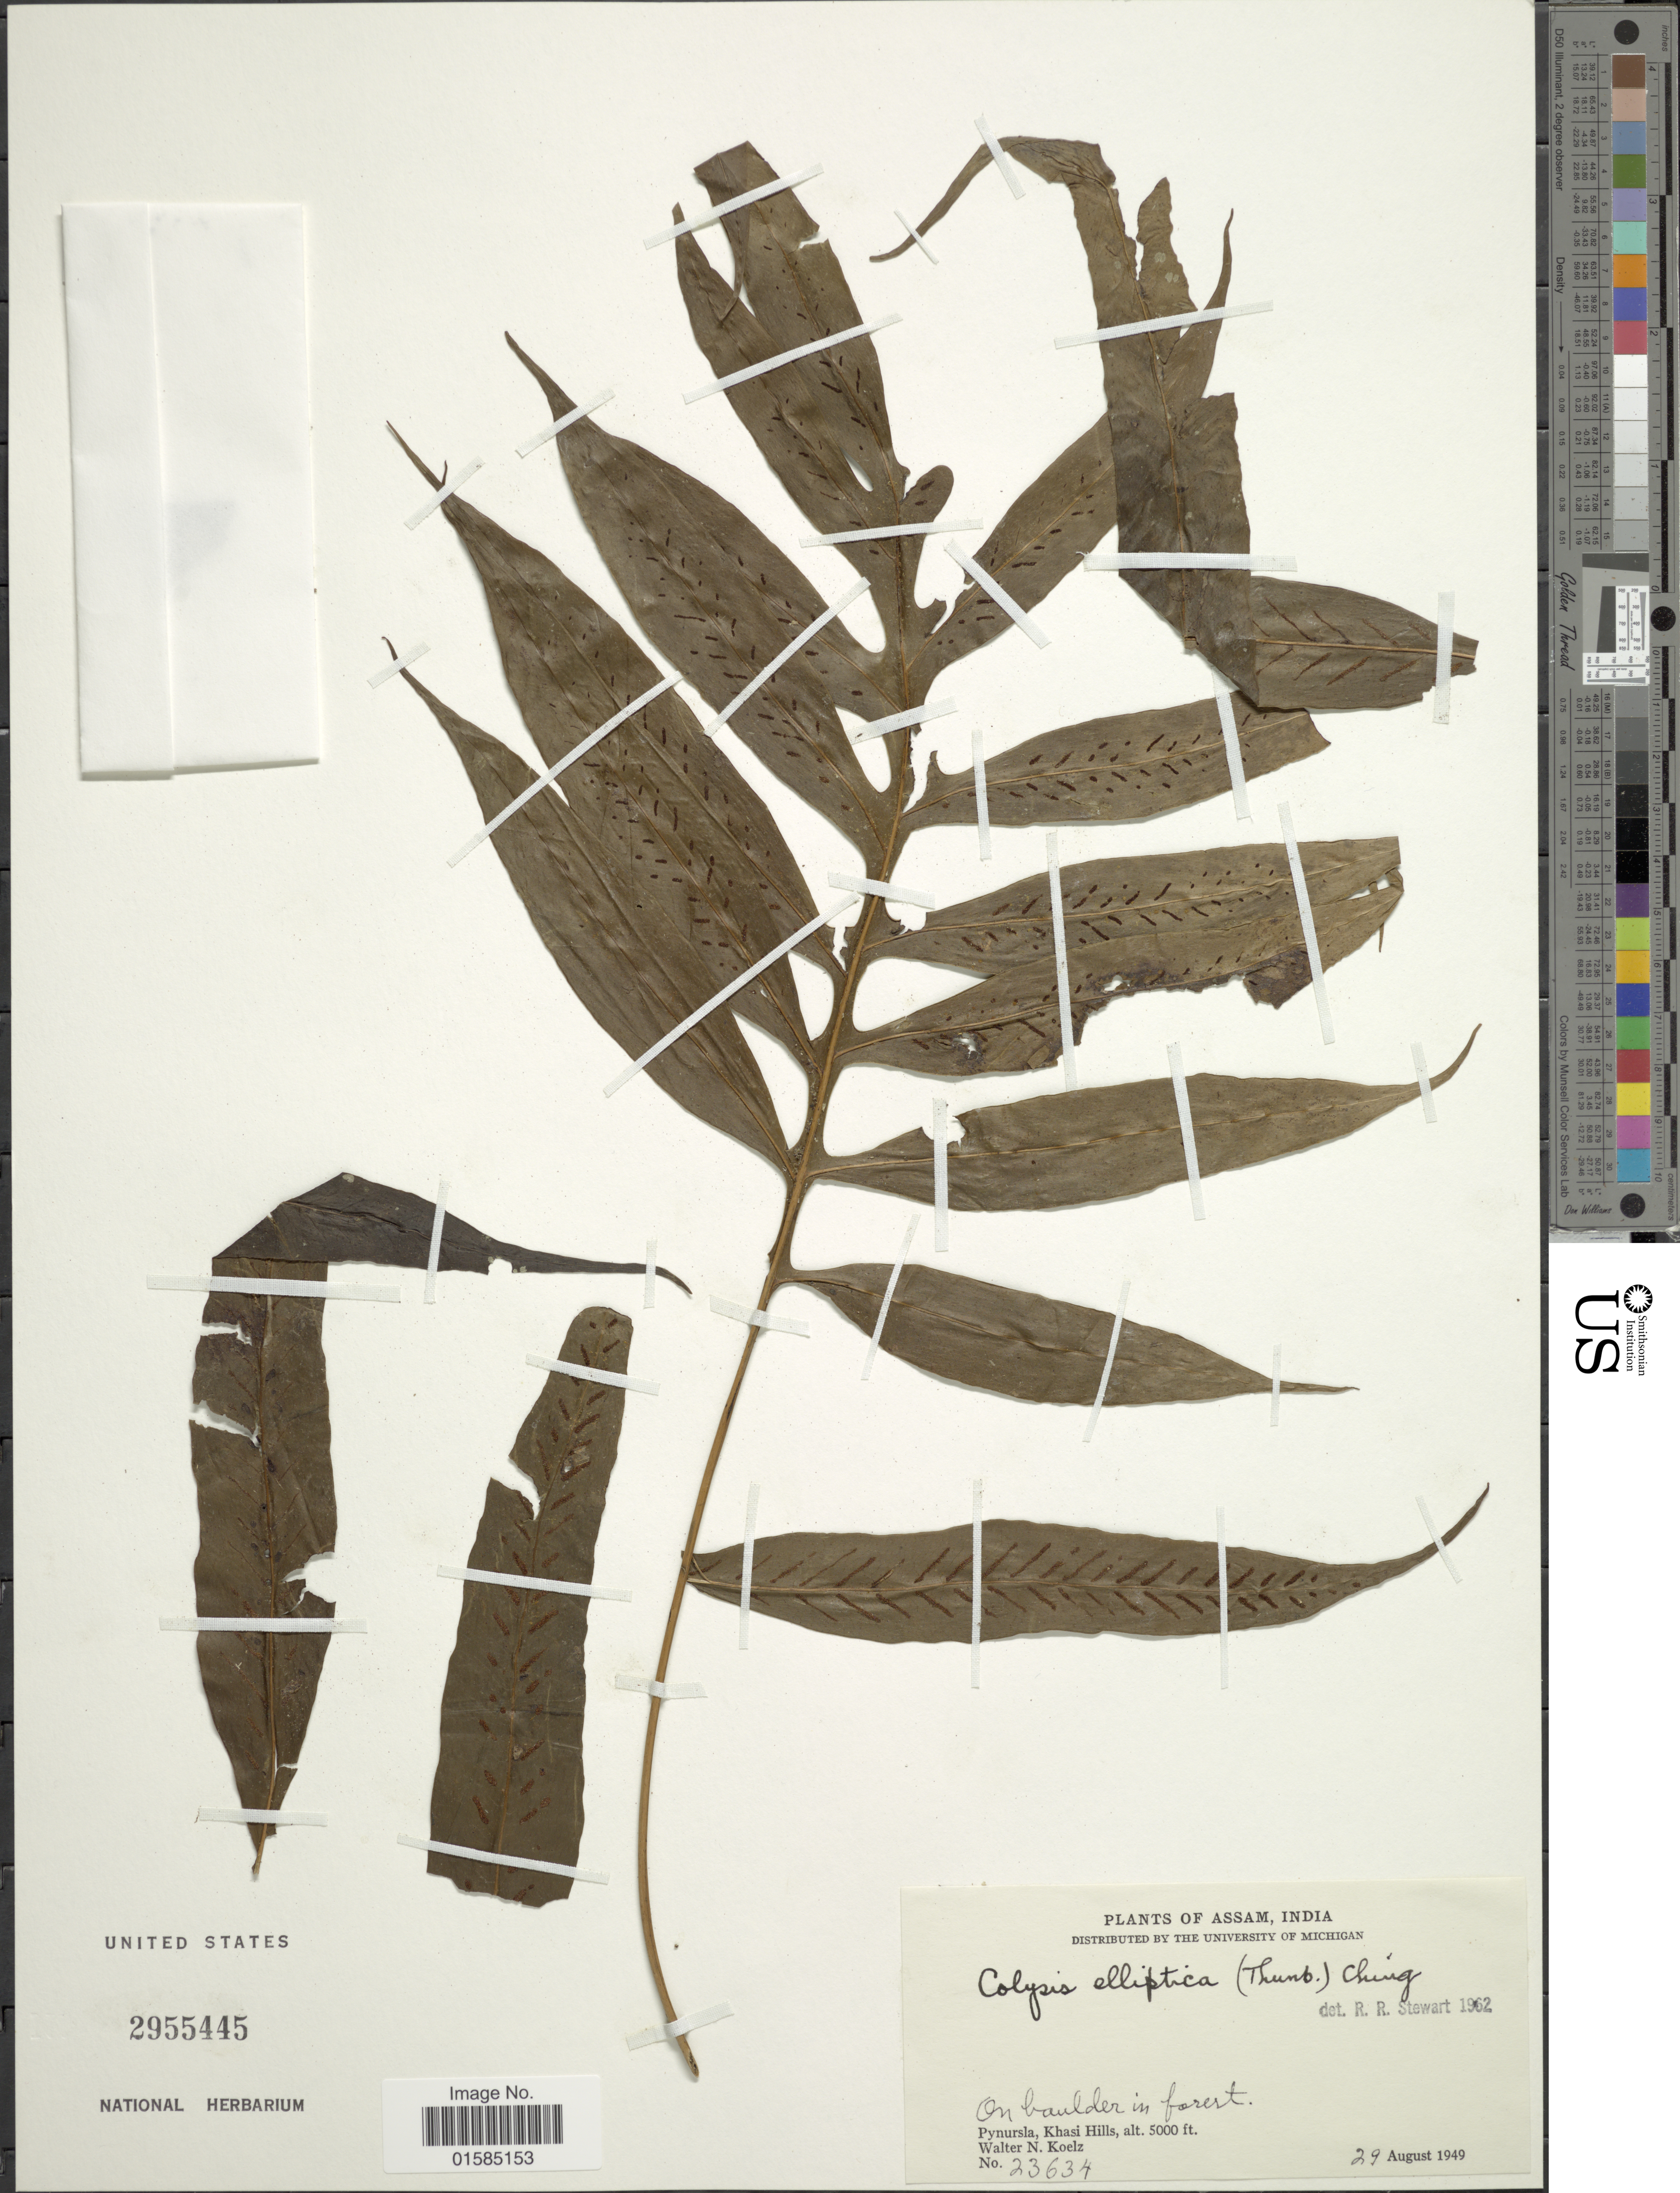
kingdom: Plantae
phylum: Tracheophyta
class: Polypodiopsida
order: Polypodiales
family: Polypodiaceae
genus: Leptochilus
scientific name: Leptochilus ellipticus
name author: (Thunb.) Noot.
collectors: W. N. Koelz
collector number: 23634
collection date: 1949-08-29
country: India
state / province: Meghalaya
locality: Assam, India, Khasi Hills. Pynursla, Khasi Hills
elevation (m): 1524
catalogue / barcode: US 2955445